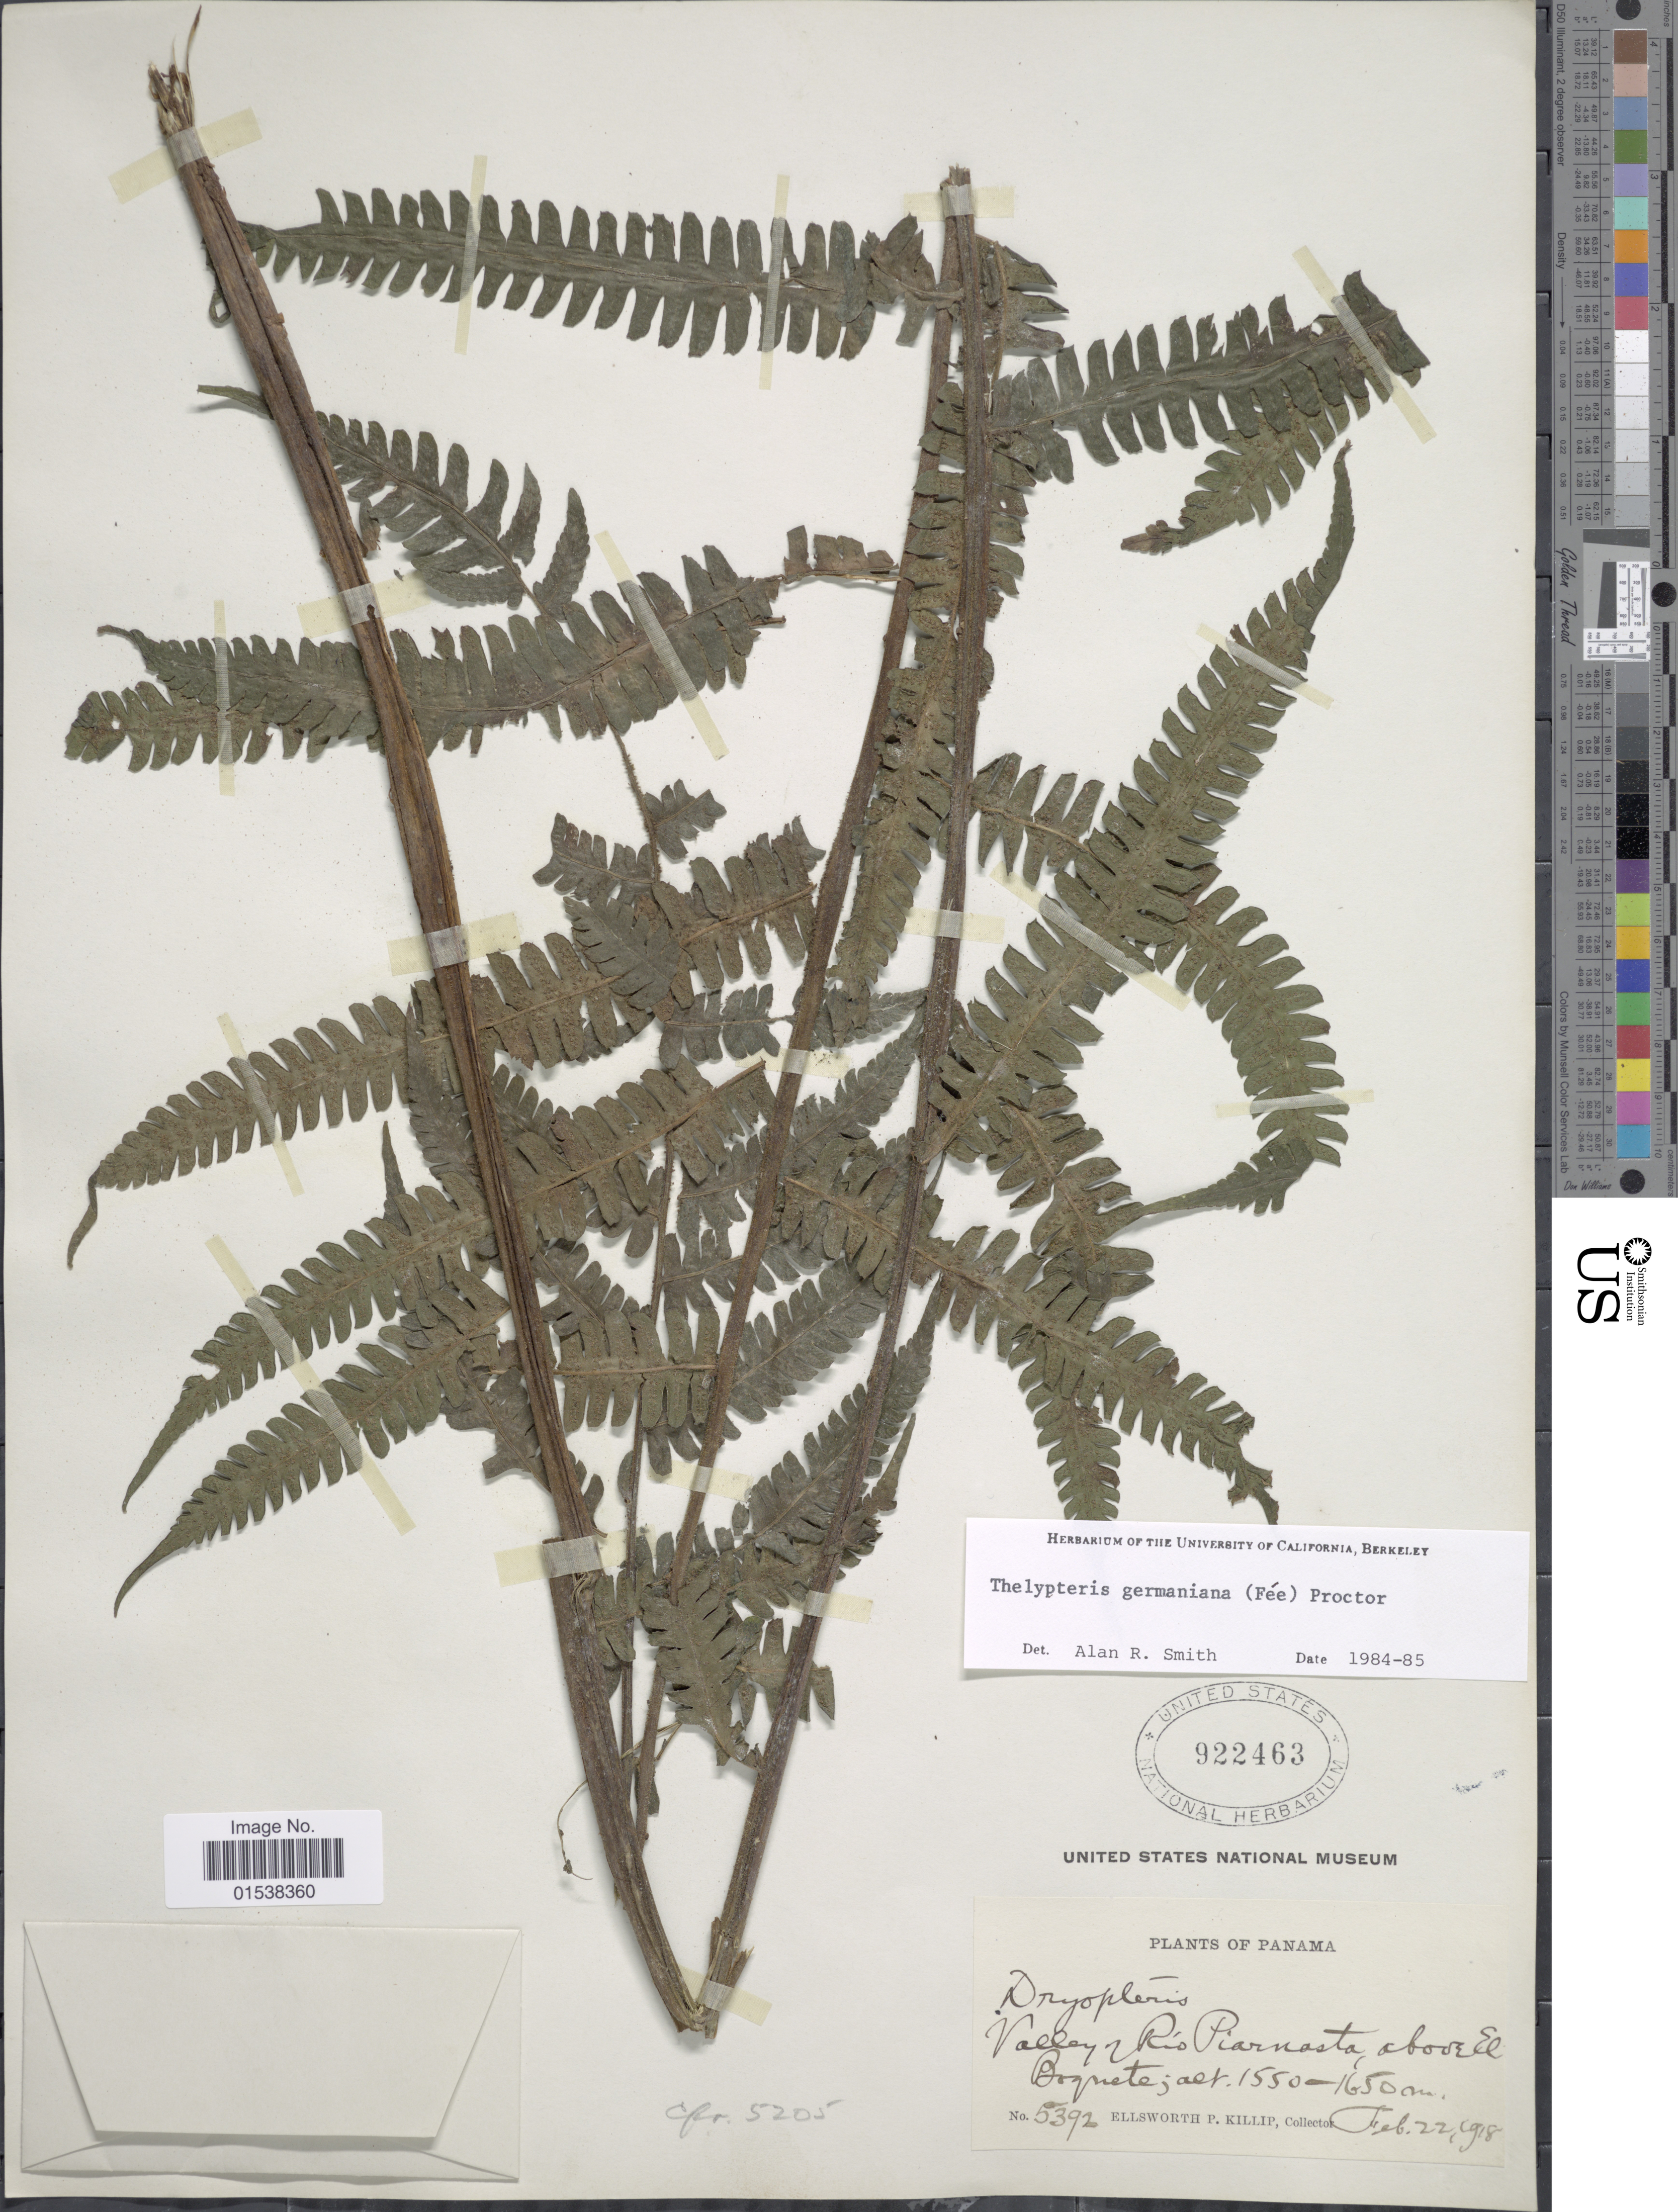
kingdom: Plantae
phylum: Tracheophyta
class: Polypodiopsida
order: Polypodiales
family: Thelypteridaceae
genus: Amauropelta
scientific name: Amauropelta germaniana (Fée) comb. nov., ined. 2015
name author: (Fée)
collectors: E. P. Killip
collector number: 5392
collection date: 1918-02-22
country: Panama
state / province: Chiriqui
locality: Valley of Rio Piarnasta, above El Boquete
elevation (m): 1550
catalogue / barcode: US 922463